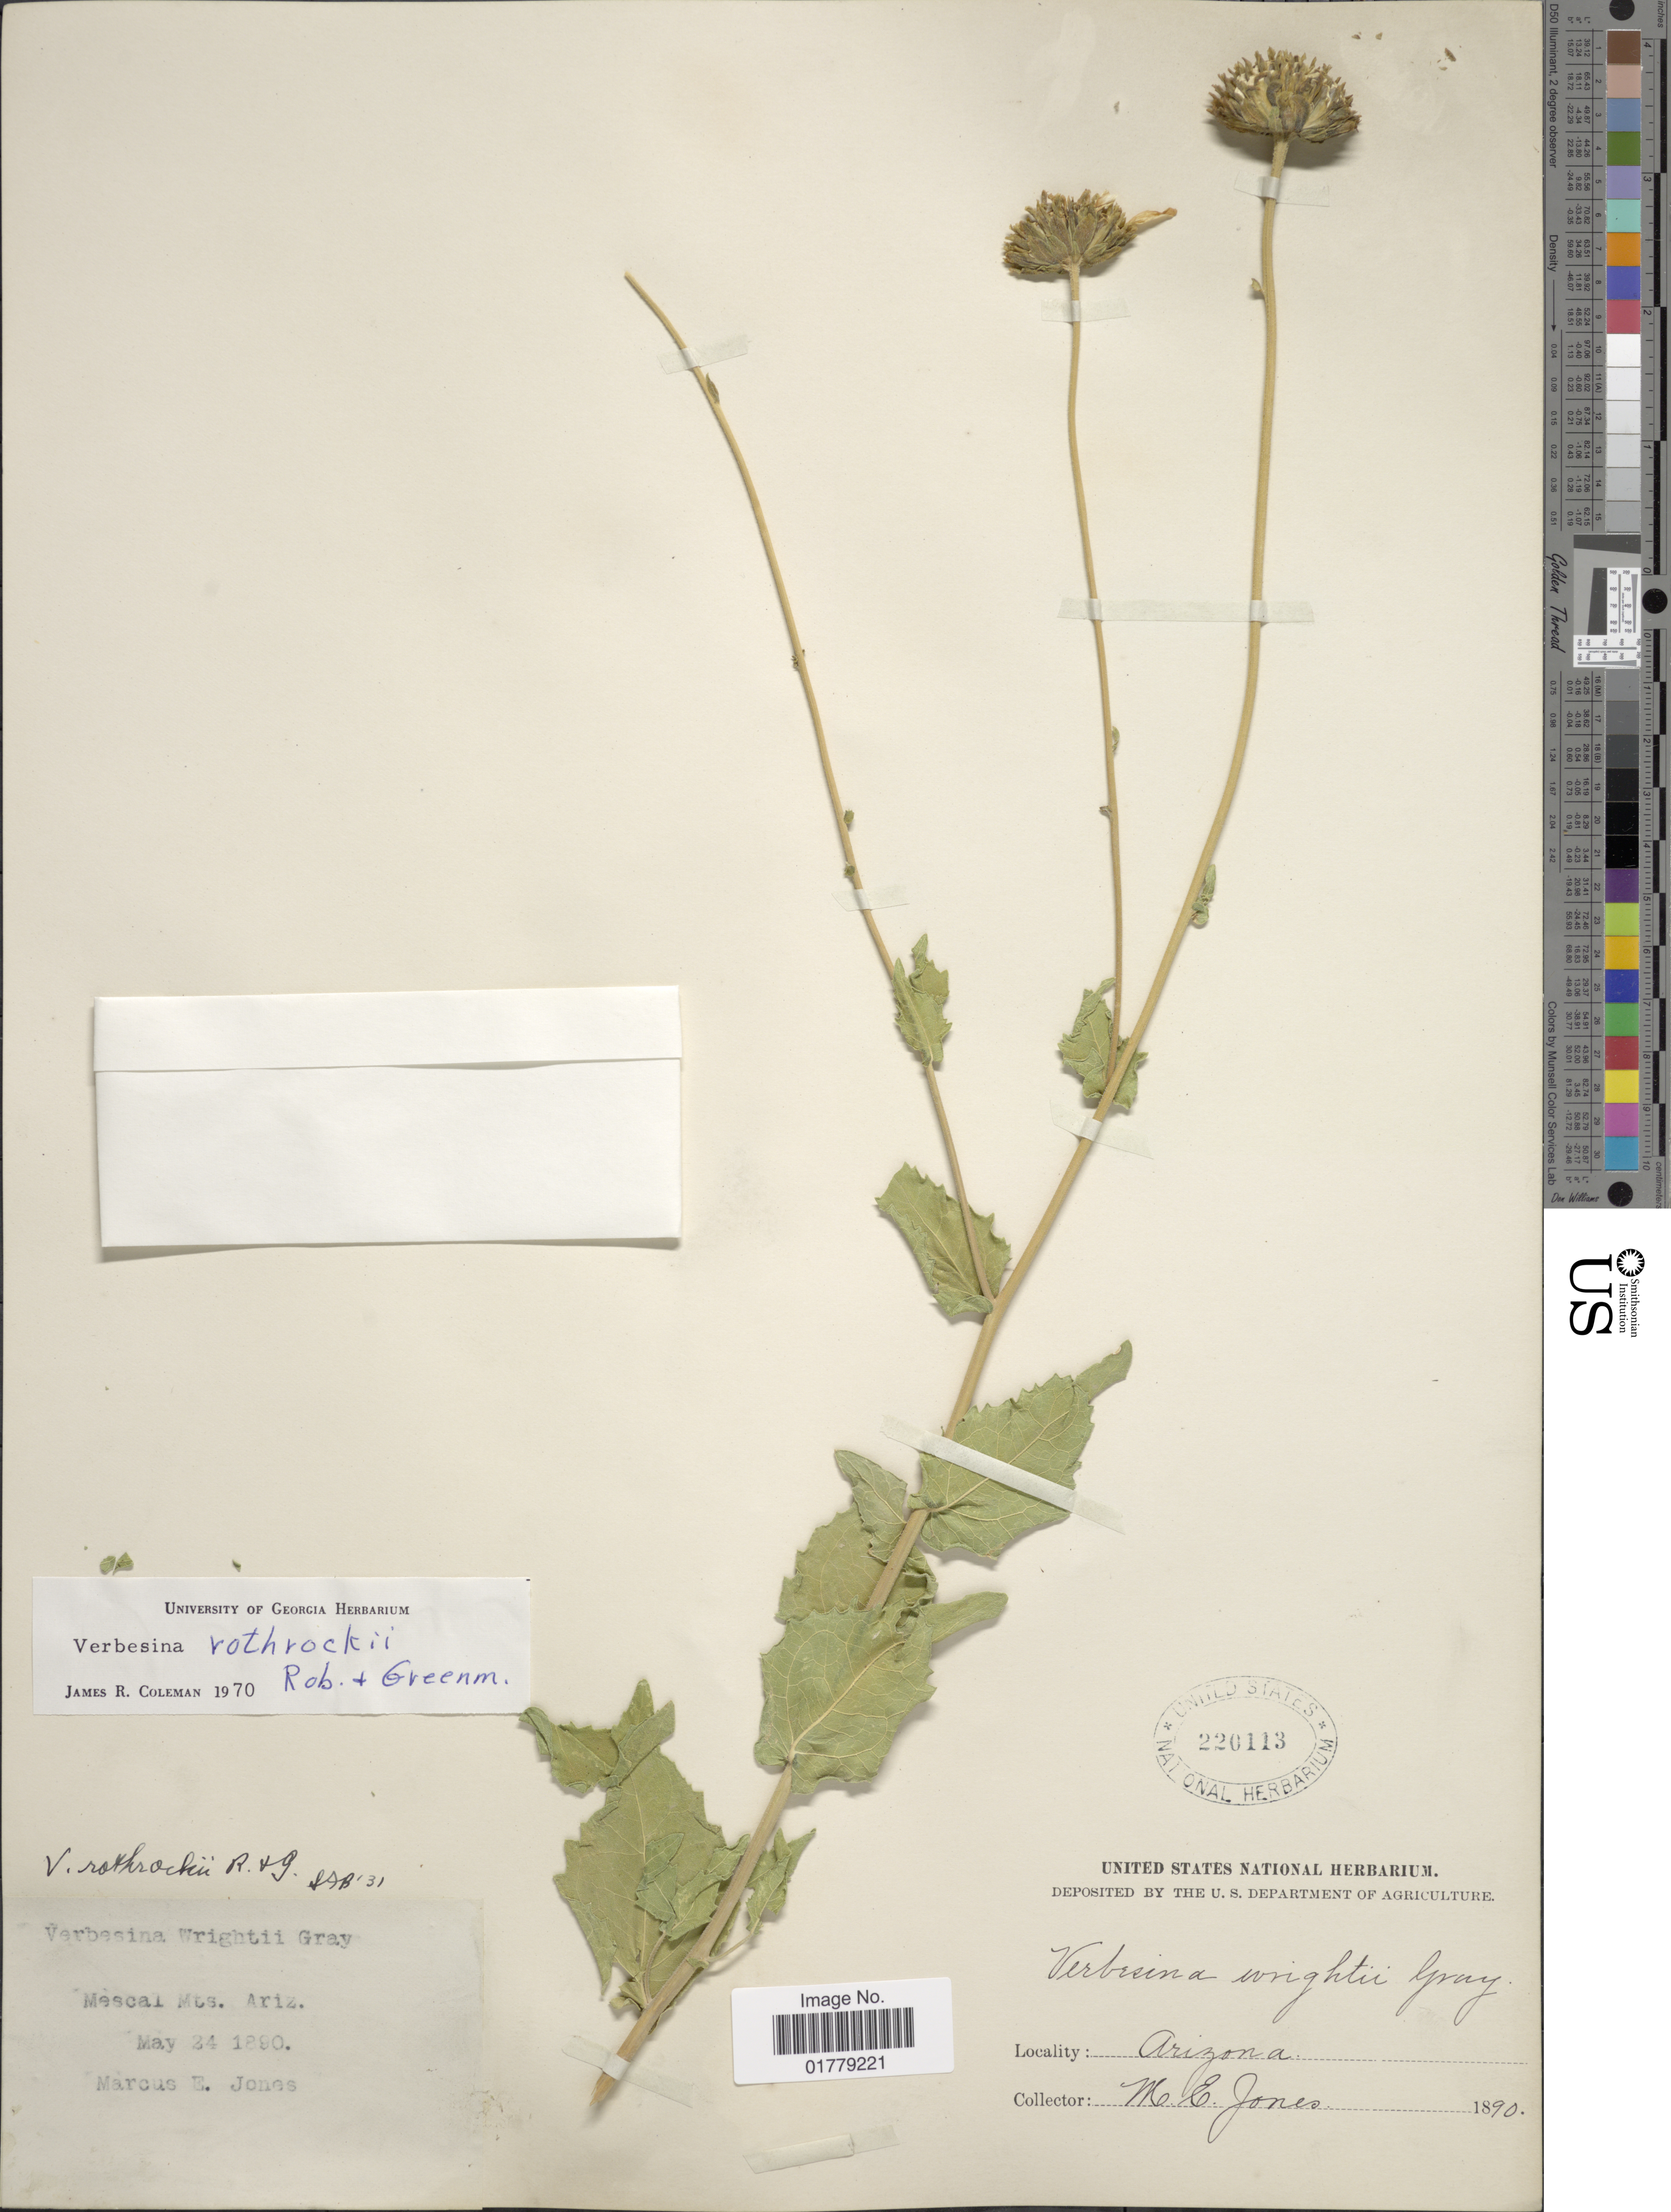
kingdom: Plantae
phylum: Tracheophyta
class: Magnoliopsida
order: Asterales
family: Asteraceae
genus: Verbesina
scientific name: Verbesina rothrockii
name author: B.L. Rob. & Greenm.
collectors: M. E. Jones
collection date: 1890-05-24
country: United States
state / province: Arizona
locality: Mescal Mts. Ariz.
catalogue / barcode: US 220113